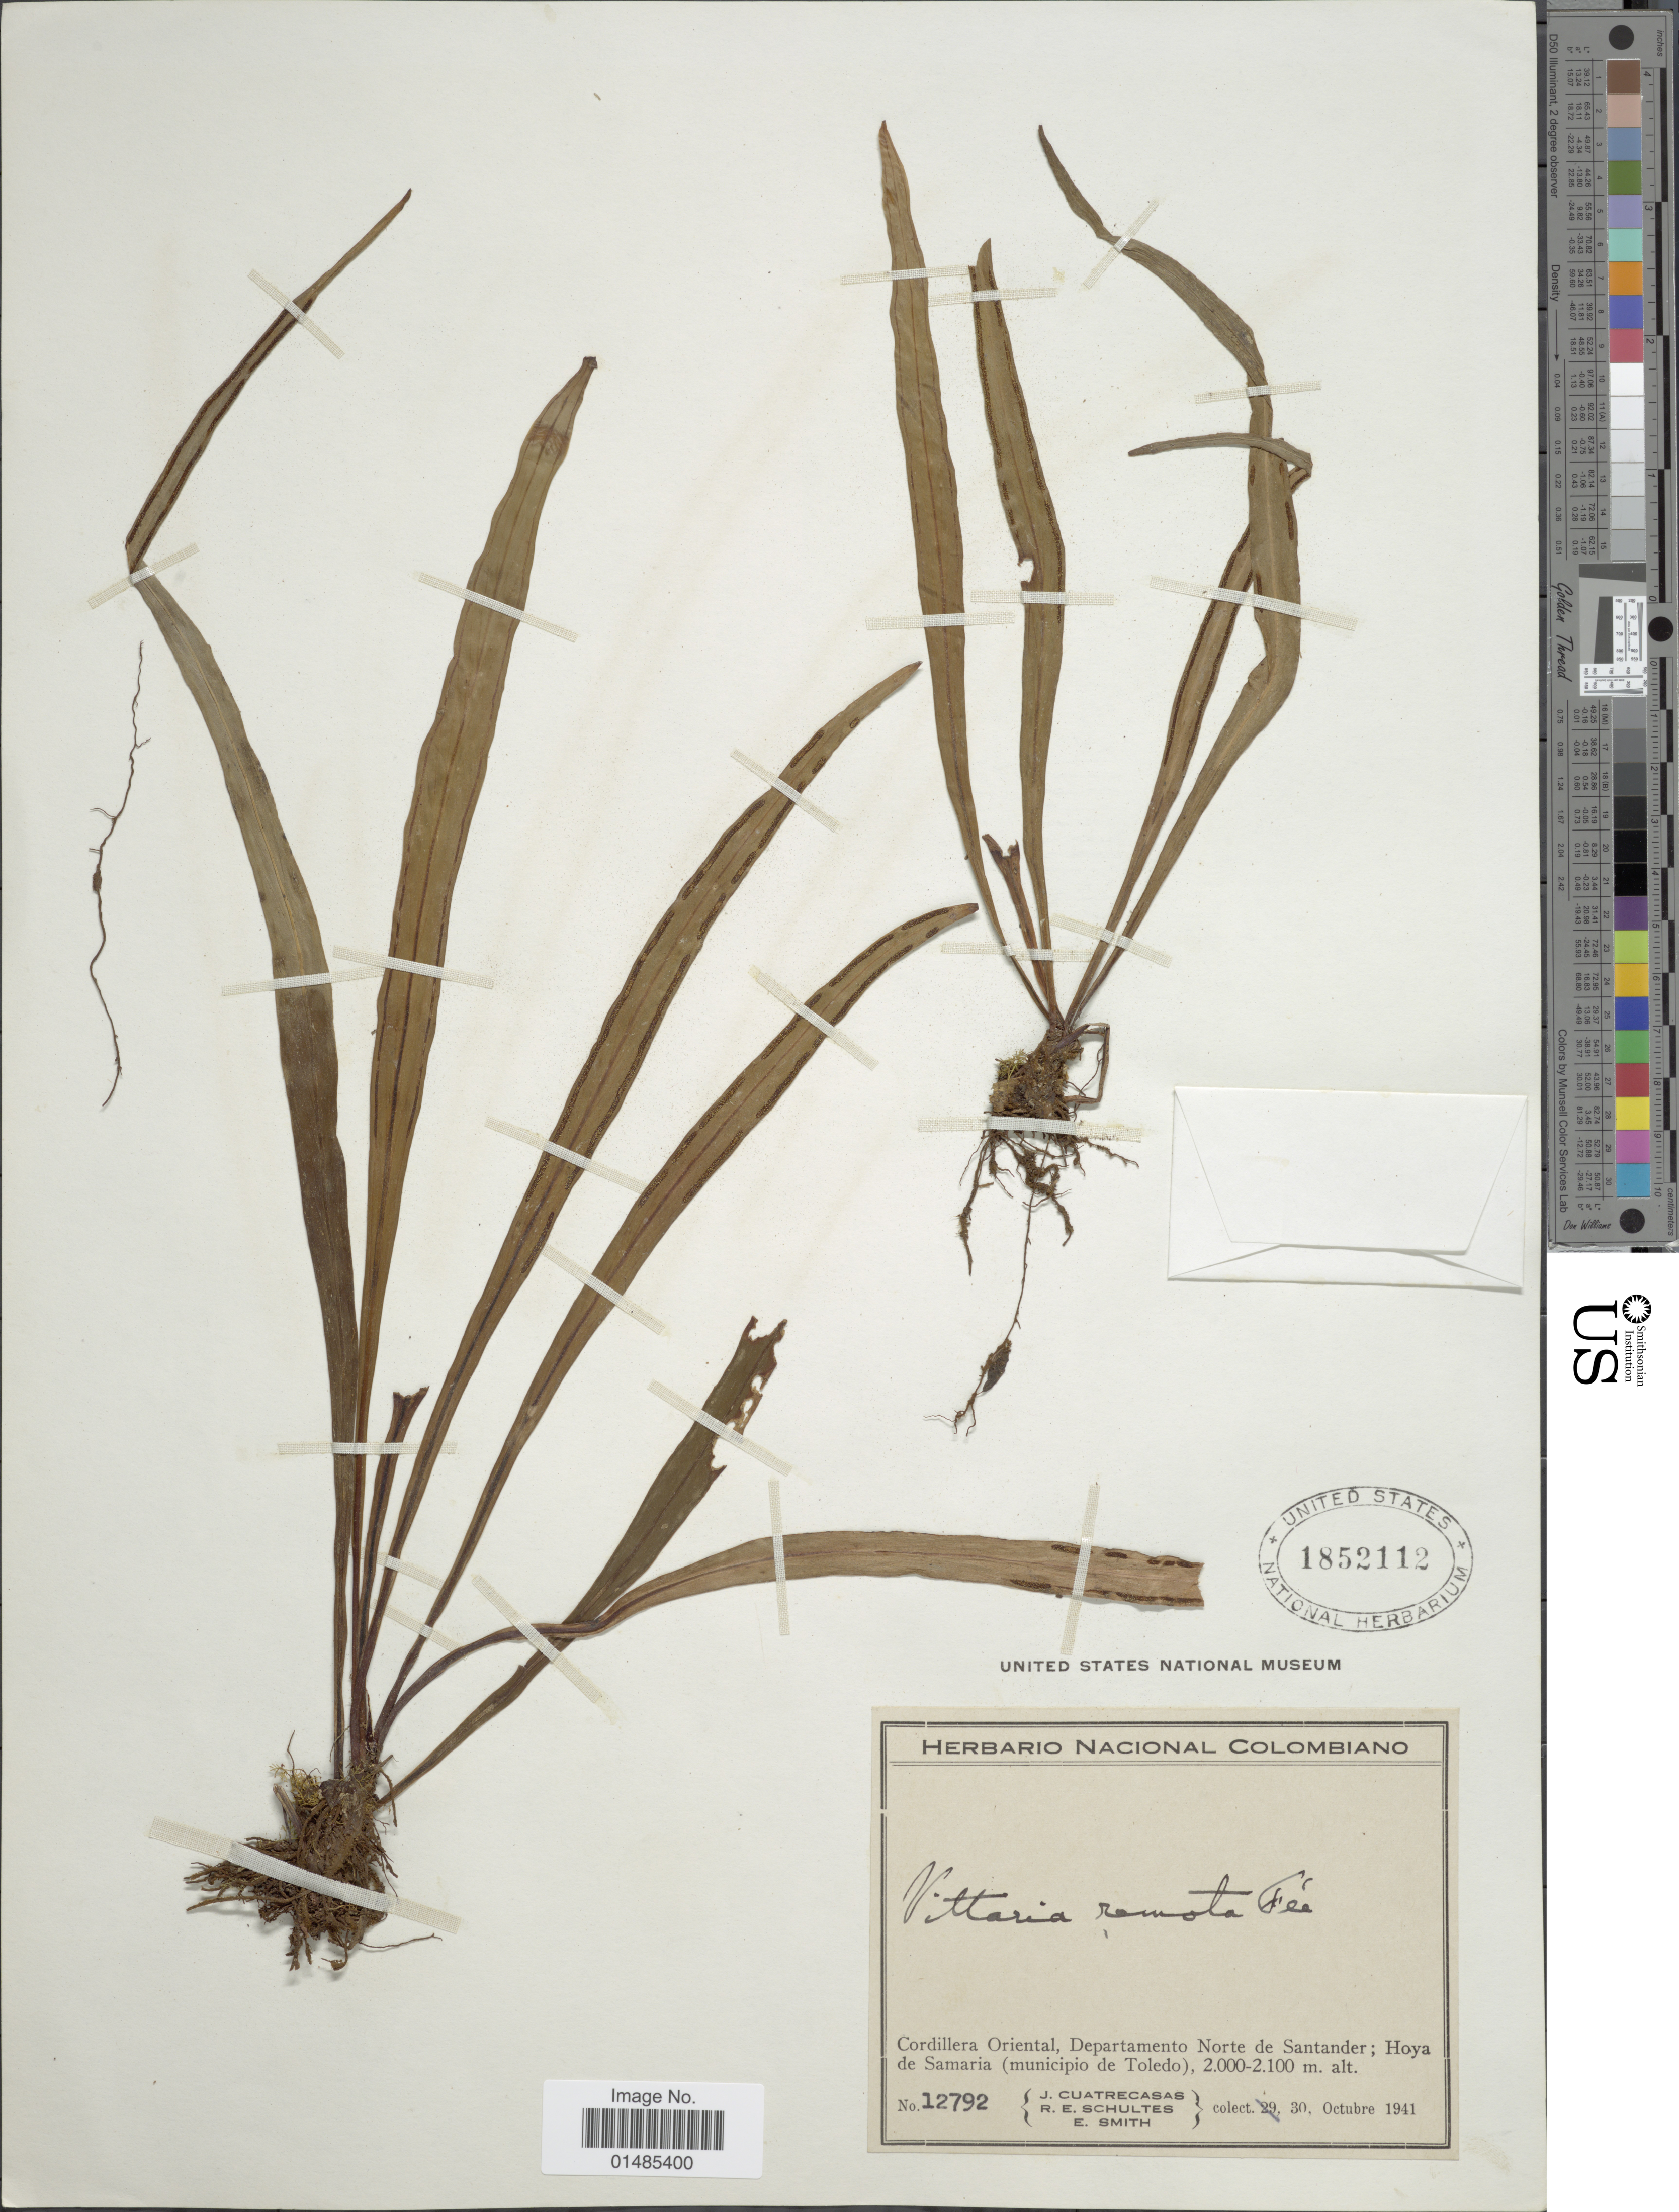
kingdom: Plantae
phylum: Tracheophyta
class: Polypodiopsida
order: Polypodiales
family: Pteridaceae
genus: Radiovittaria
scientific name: Radiovittaria remota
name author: (Fée) E.H. Crane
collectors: J. Cuatrecasas, R. E. Schultes & C. E. Smith Jr.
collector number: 12792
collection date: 1941-10-30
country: Colombia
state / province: Norte de Santander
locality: Cordillera Oriental; Hoya de Samaria (municipio de Toledo).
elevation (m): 2000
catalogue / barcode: US 1852112